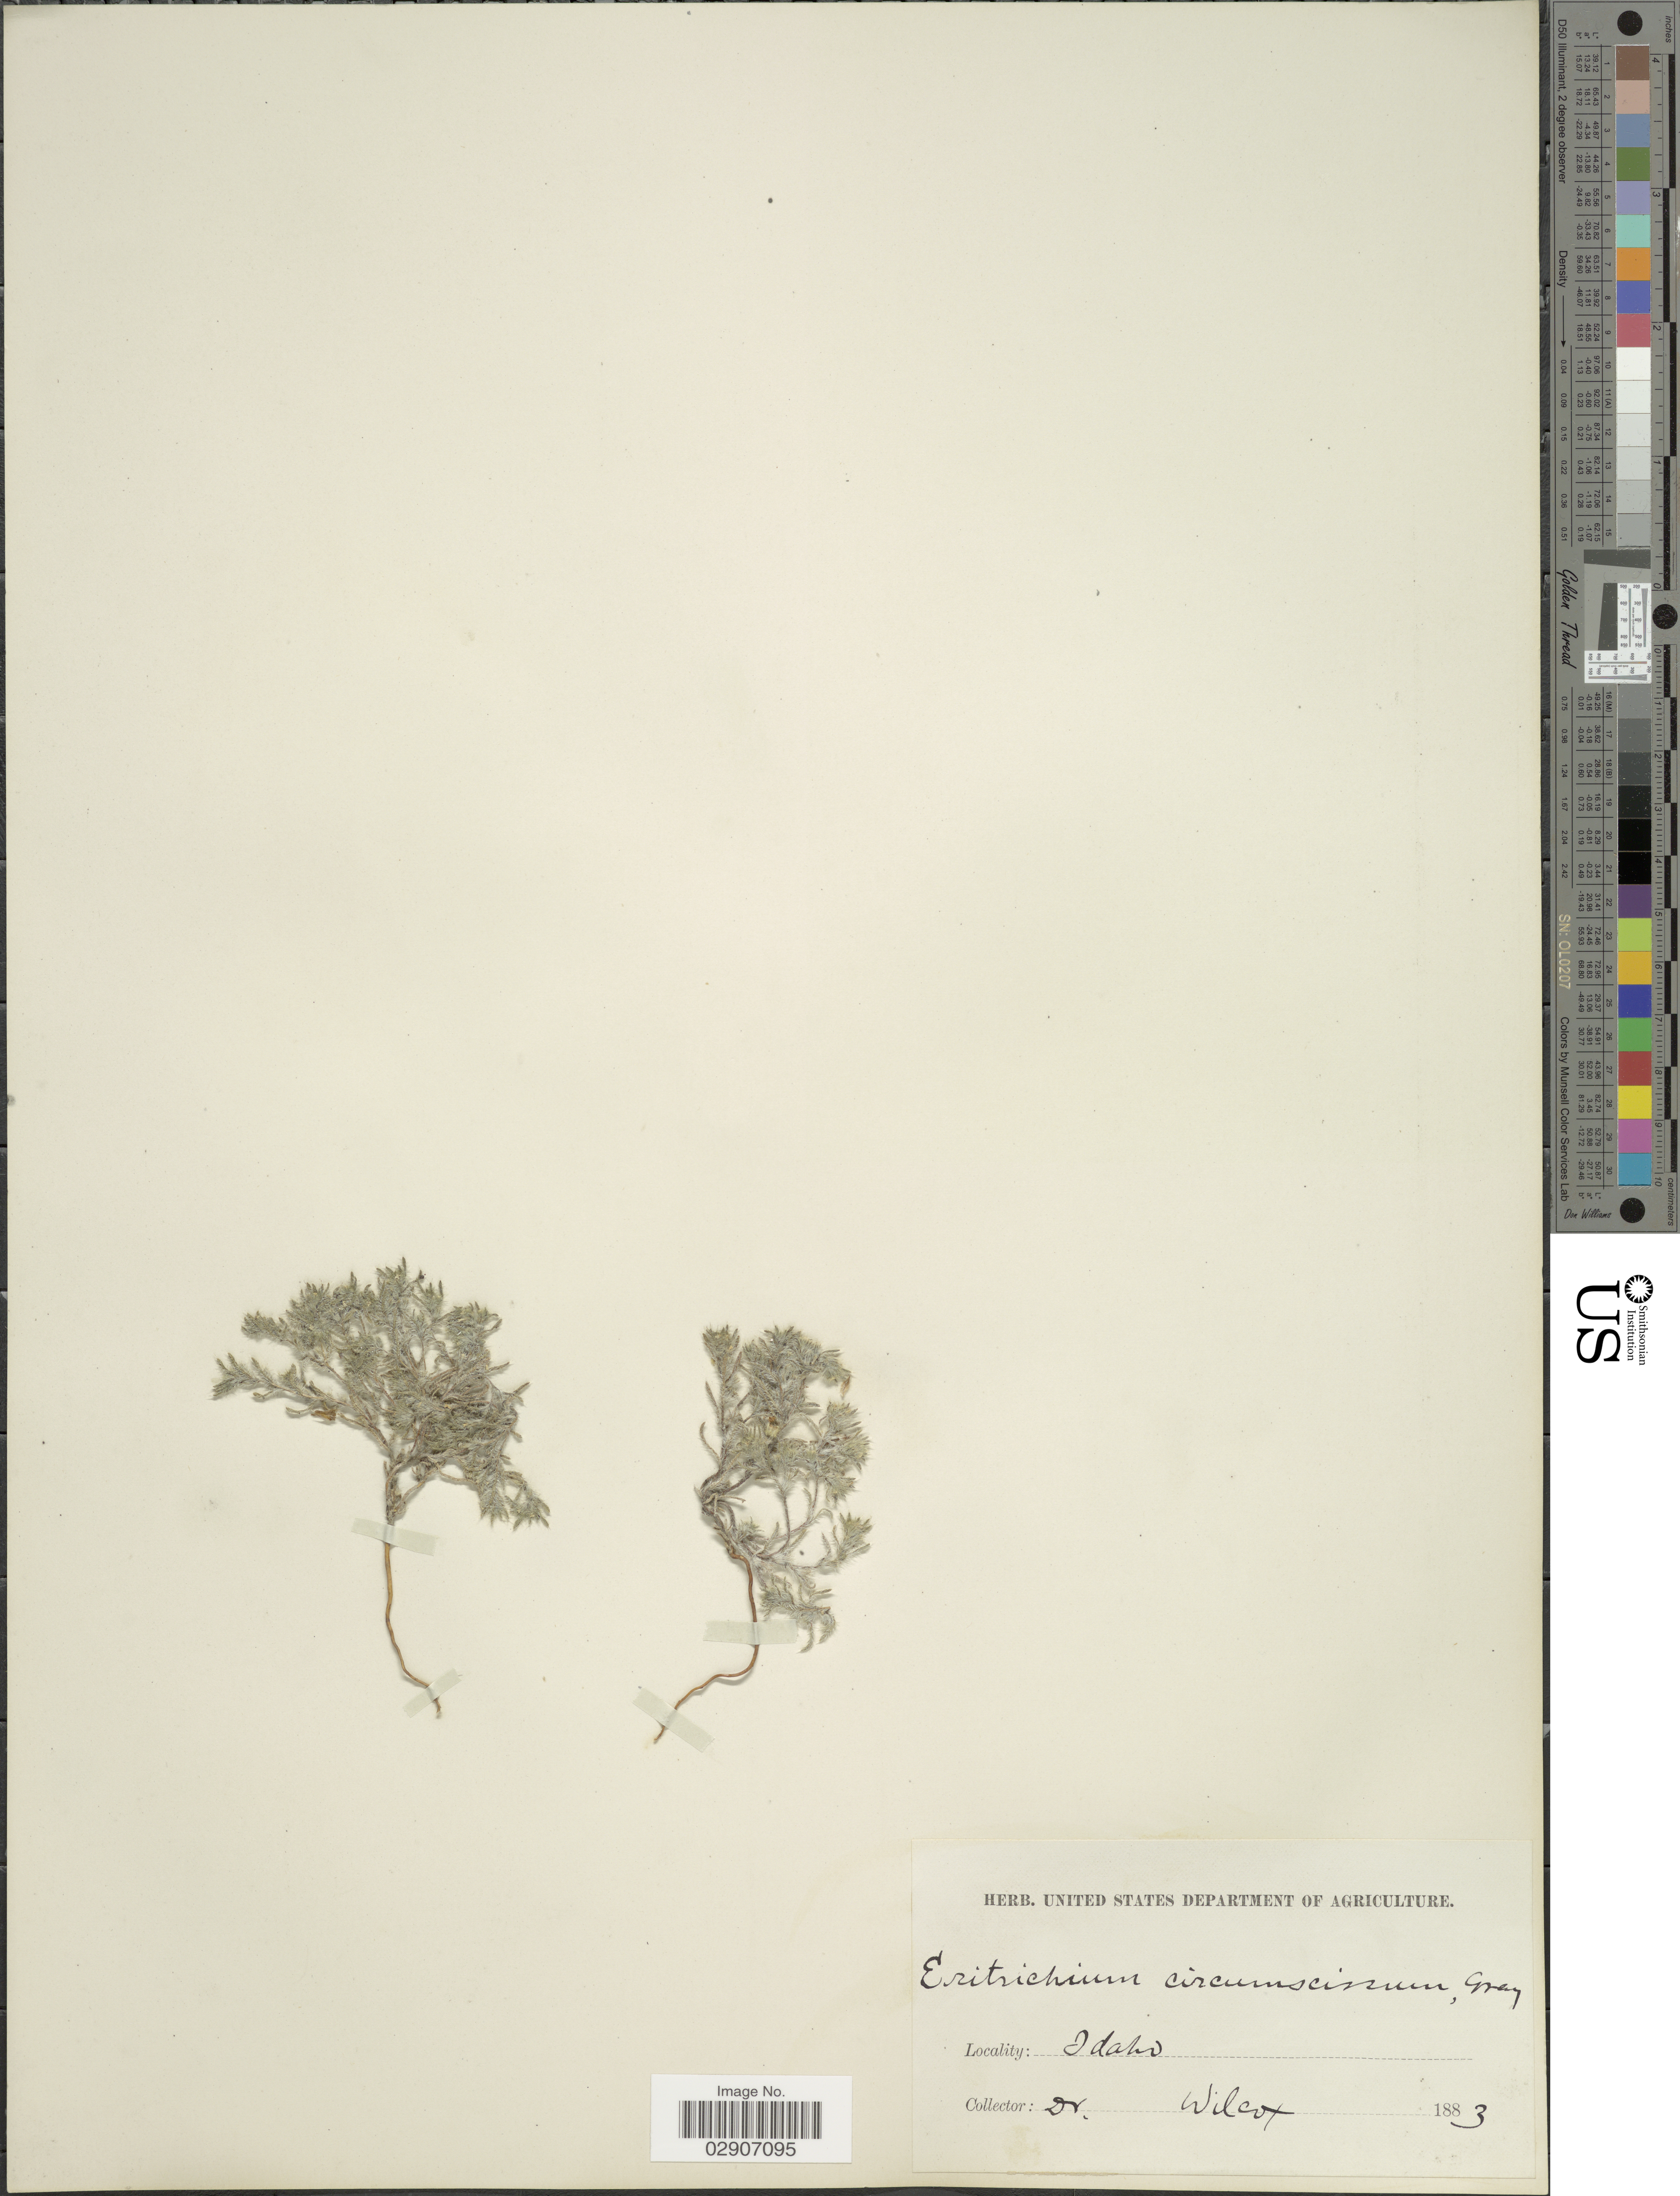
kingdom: Plantae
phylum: Tracheophyta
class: Magnoliopsida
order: Boraginales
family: Boraginaceae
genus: Cryptantha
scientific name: Cryptantha circumscissa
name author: (Hook. & Arn.) I.M. Johnst.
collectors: -. Wilcox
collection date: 1883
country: United States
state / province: Idaho